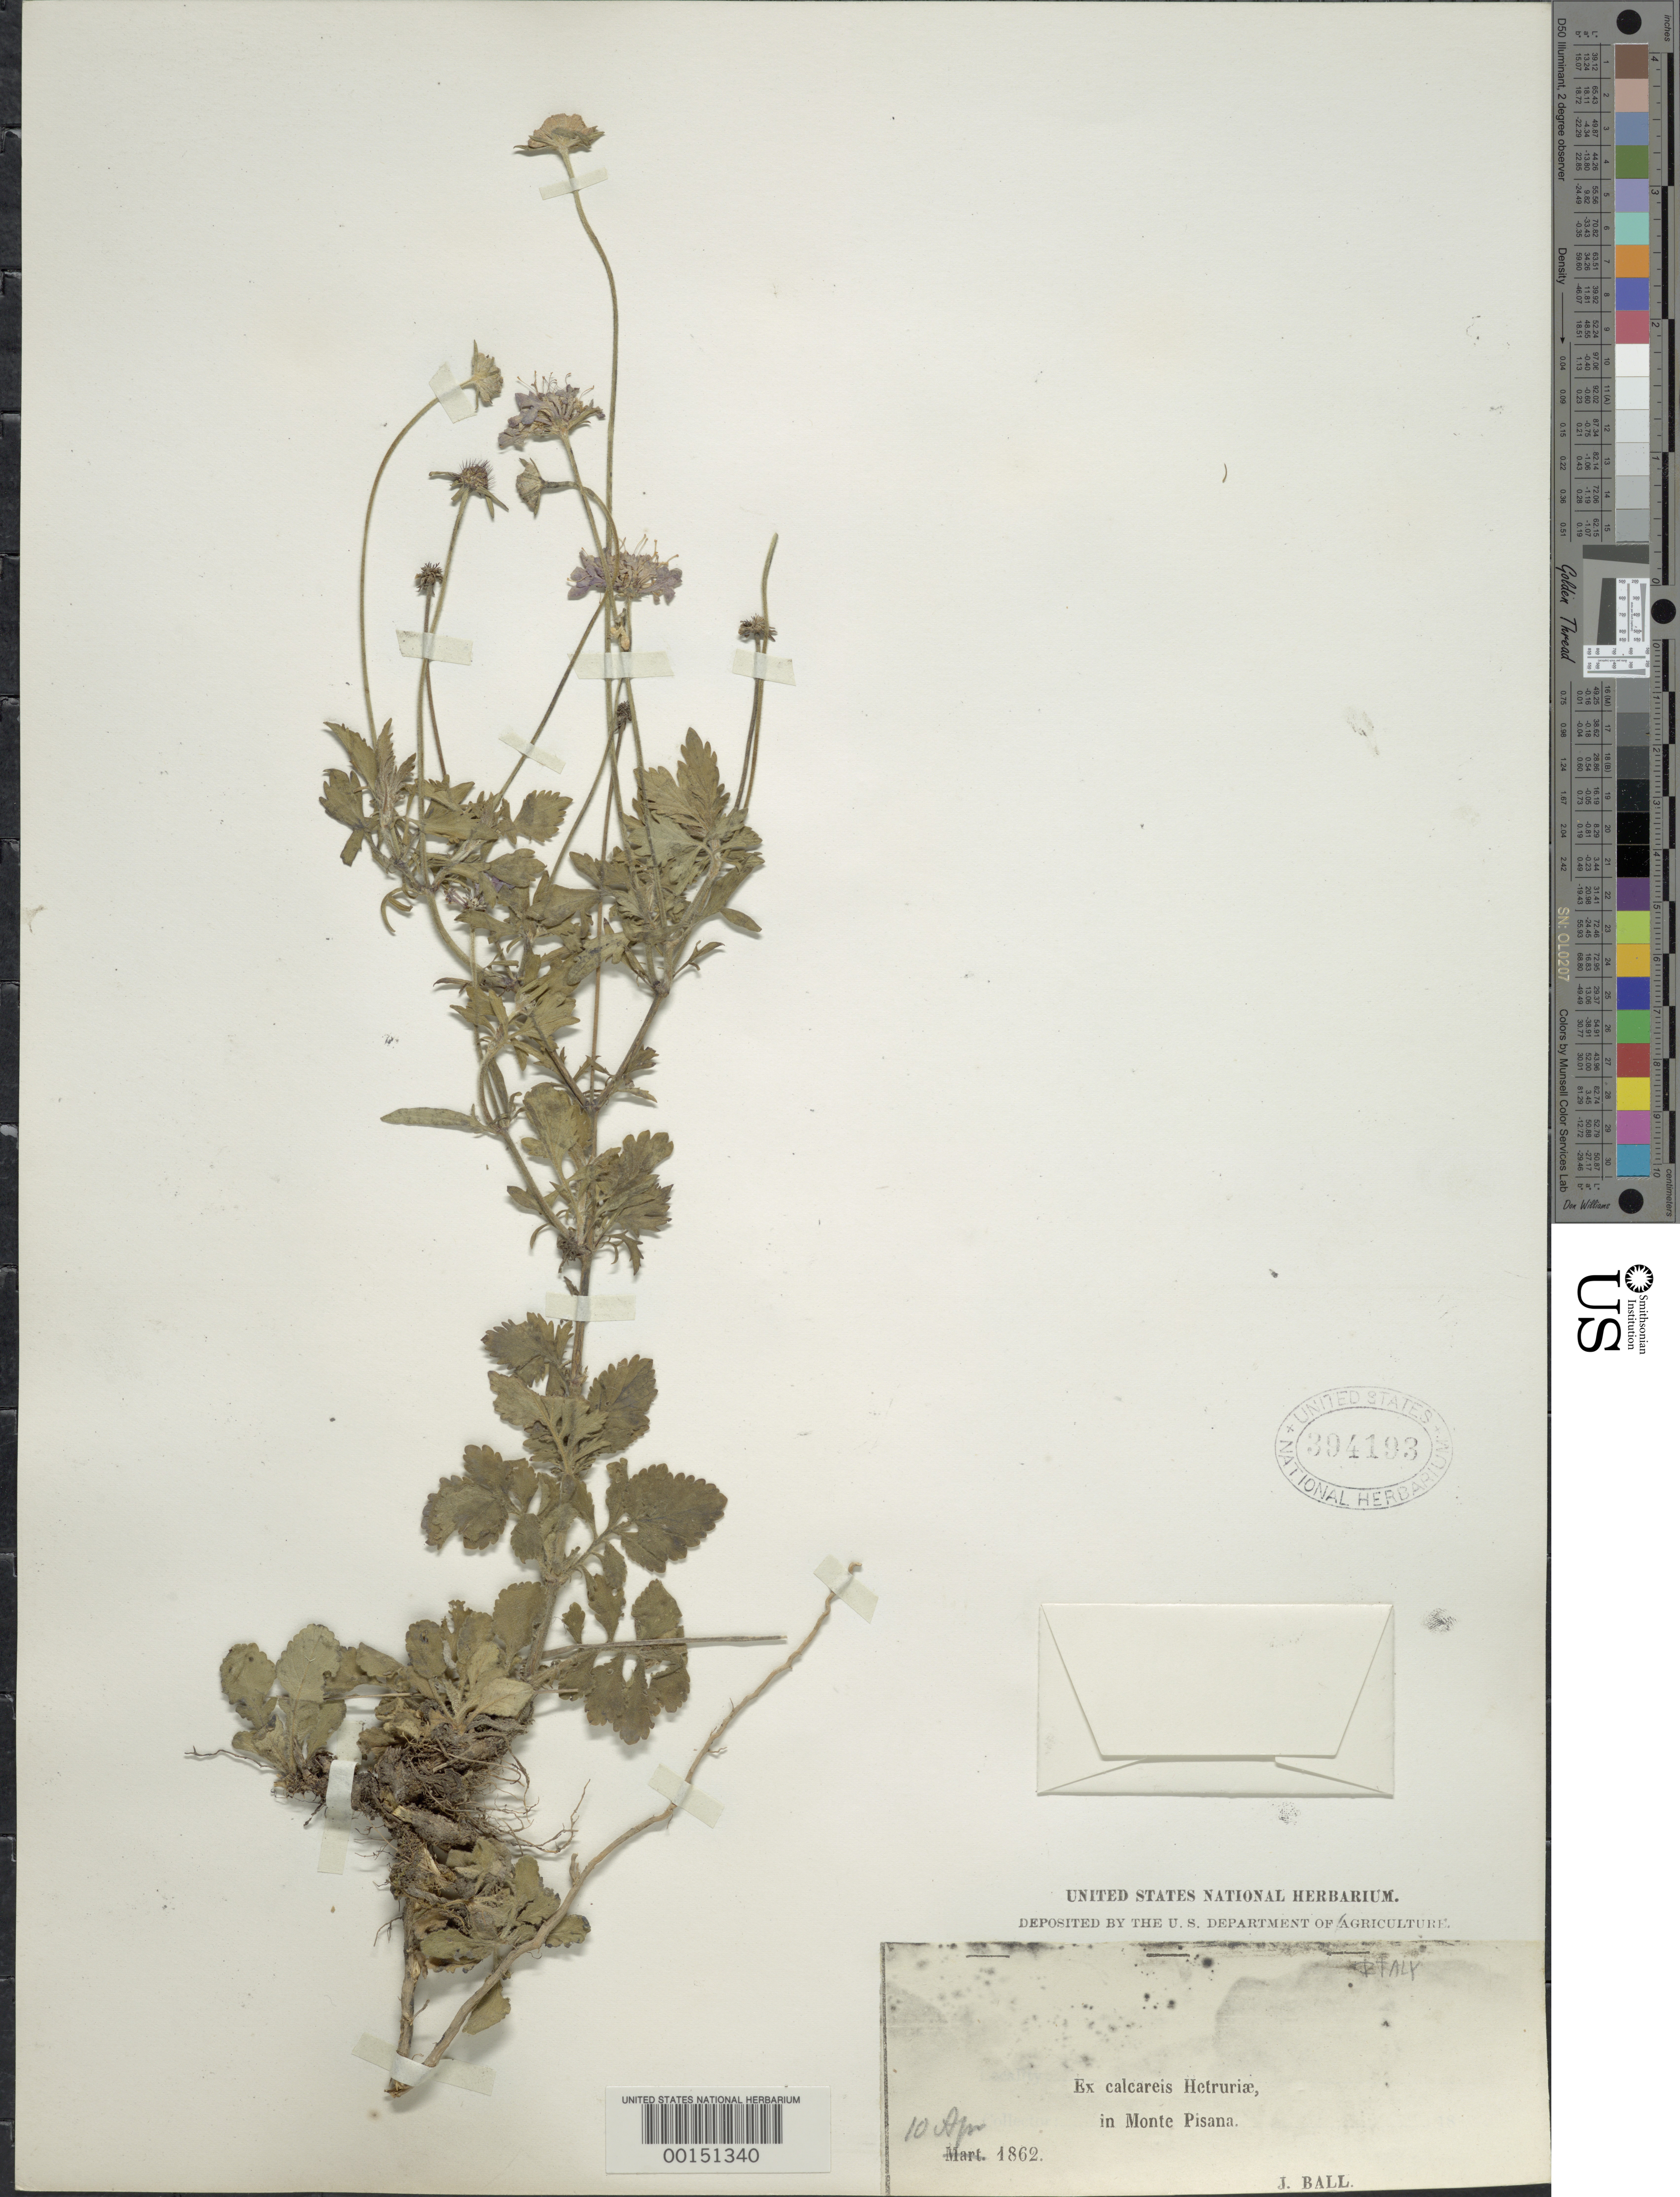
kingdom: Plantae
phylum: Tracheophyta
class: Magnoliopsida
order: Dipsacales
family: Caprifoliaceae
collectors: J. Ball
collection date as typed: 10 Apr 1862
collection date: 1862-04-10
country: Italy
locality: Monte Pisana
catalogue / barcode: US 394193